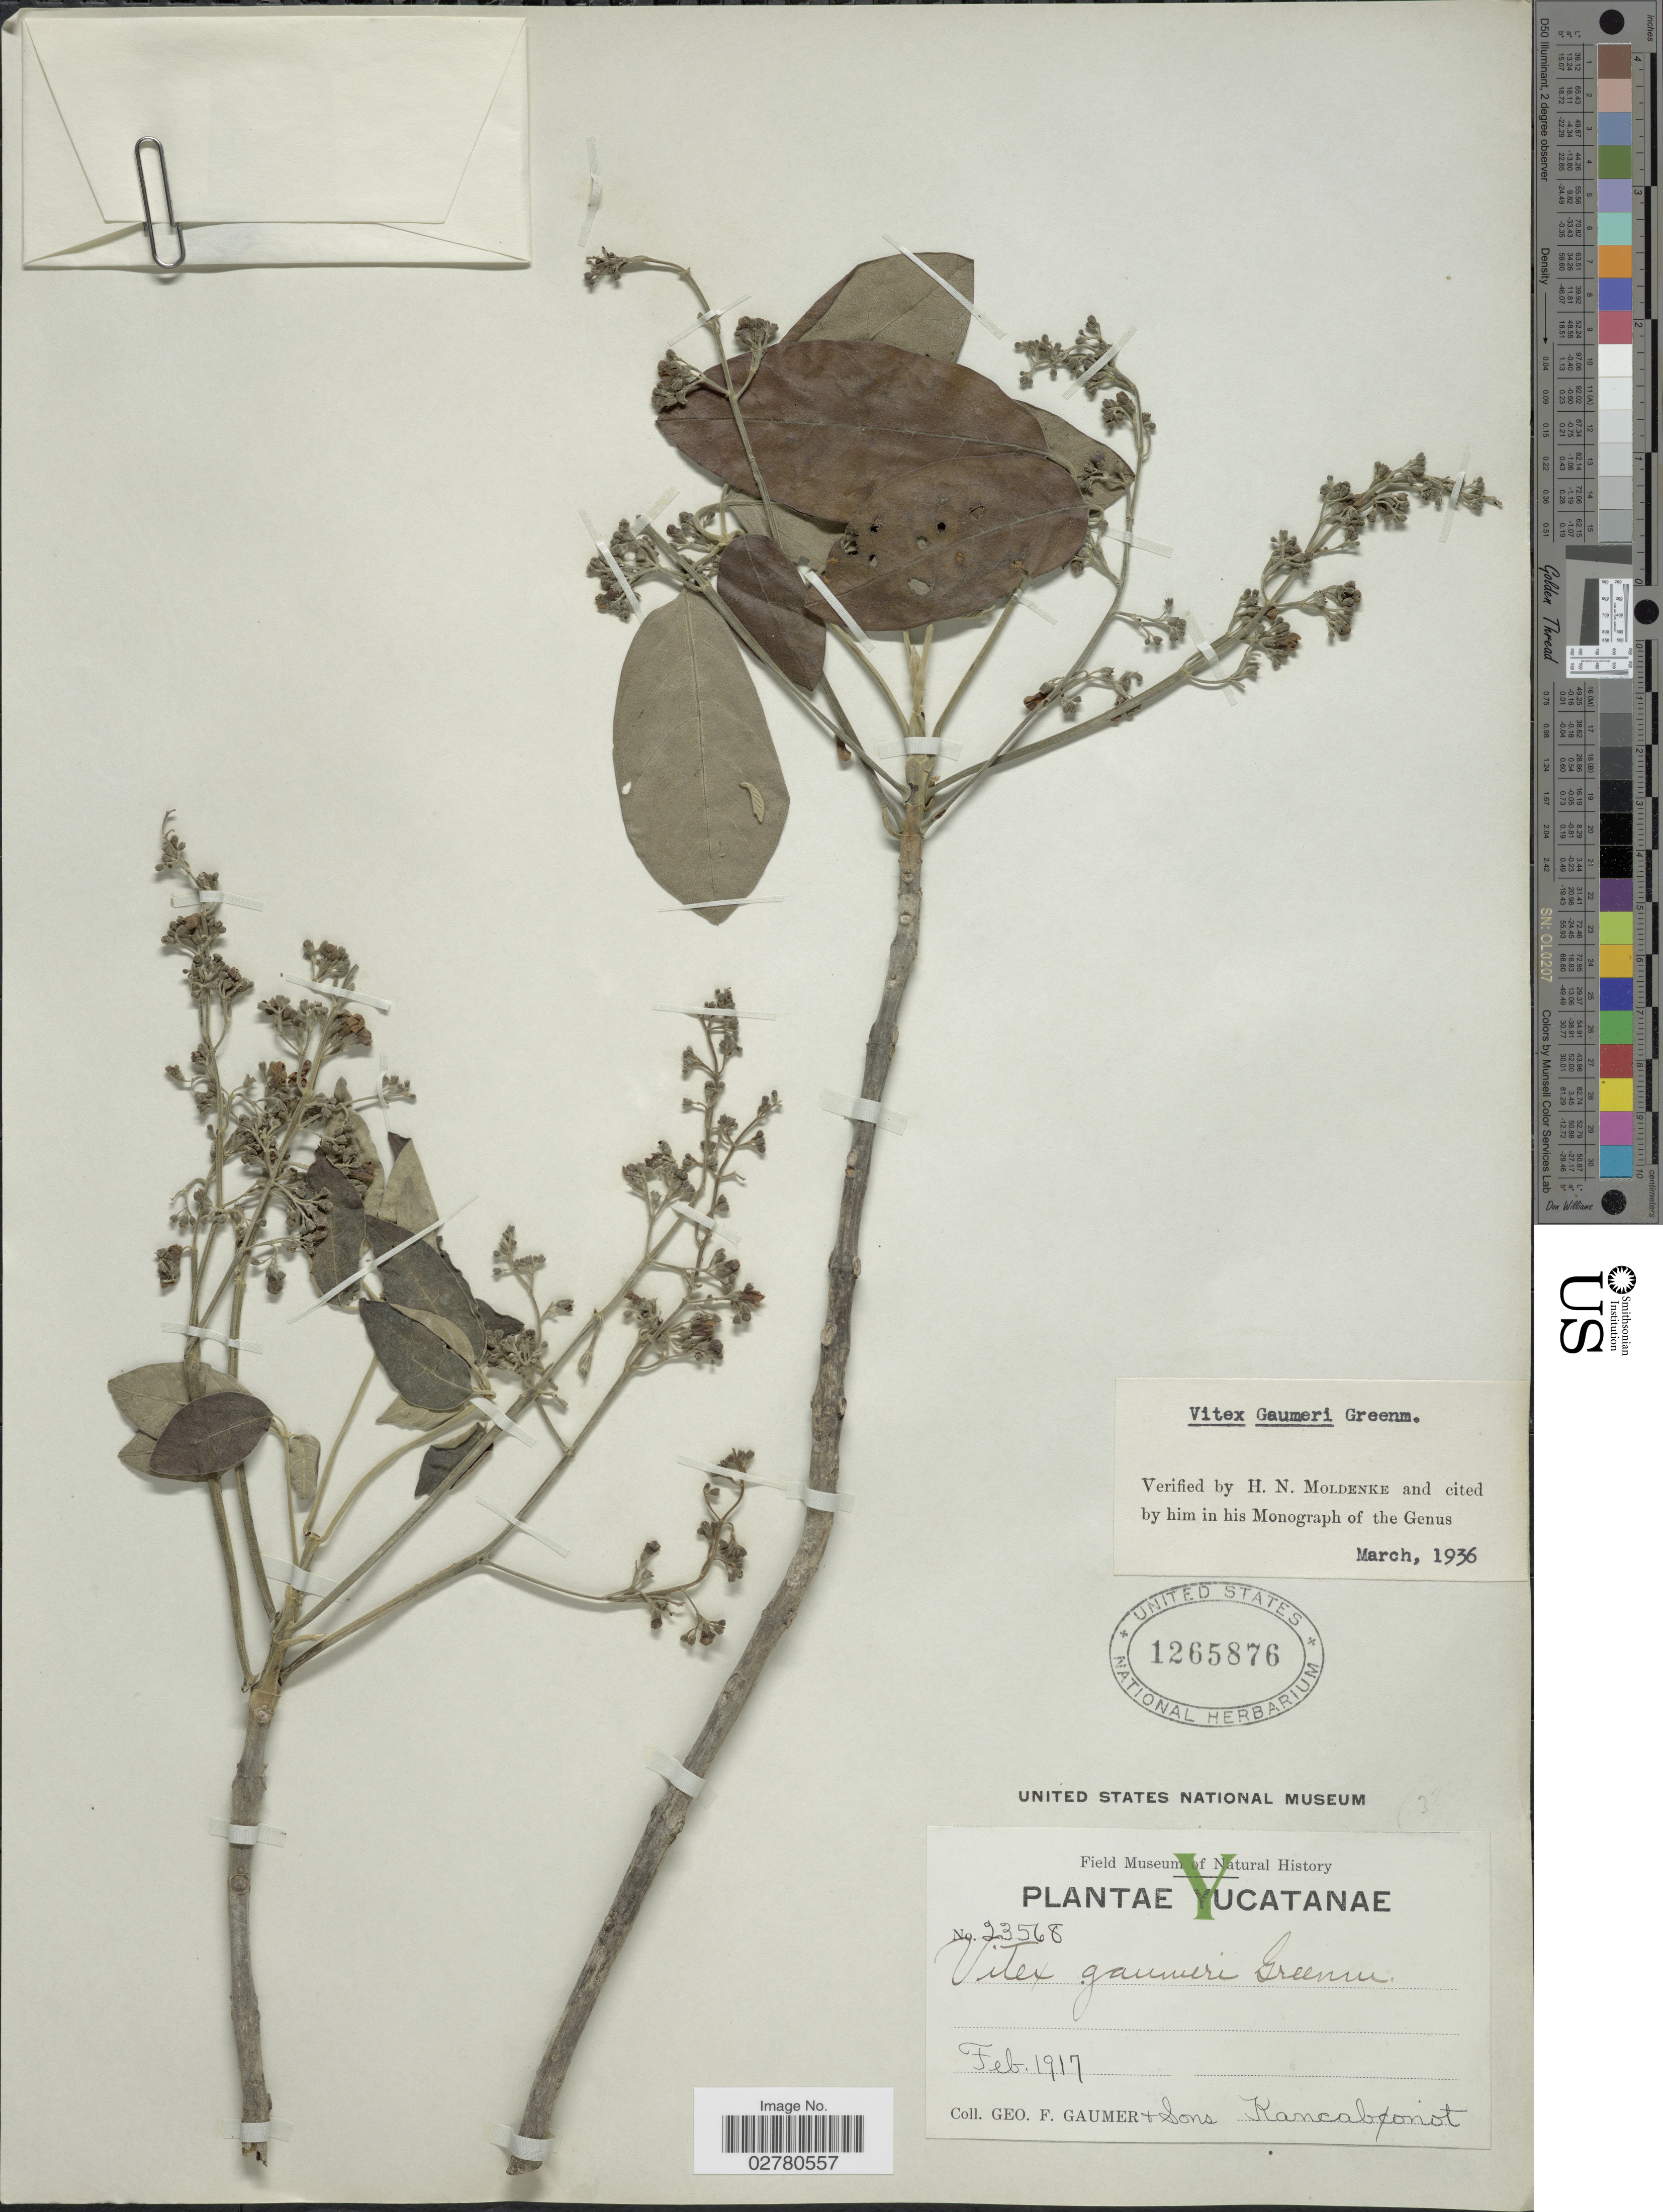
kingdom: Plantae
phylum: Tracheophyta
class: Magnoliopsida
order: Lamiales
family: Lamiaceae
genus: Vitex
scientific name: Vitex gaumeri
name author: Greenm.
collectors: G. F. Gaumer & et al.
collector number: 23568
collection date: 1917-02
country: Mexico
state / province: Yucatán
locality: Kancabonot.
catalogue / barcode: US 1265876